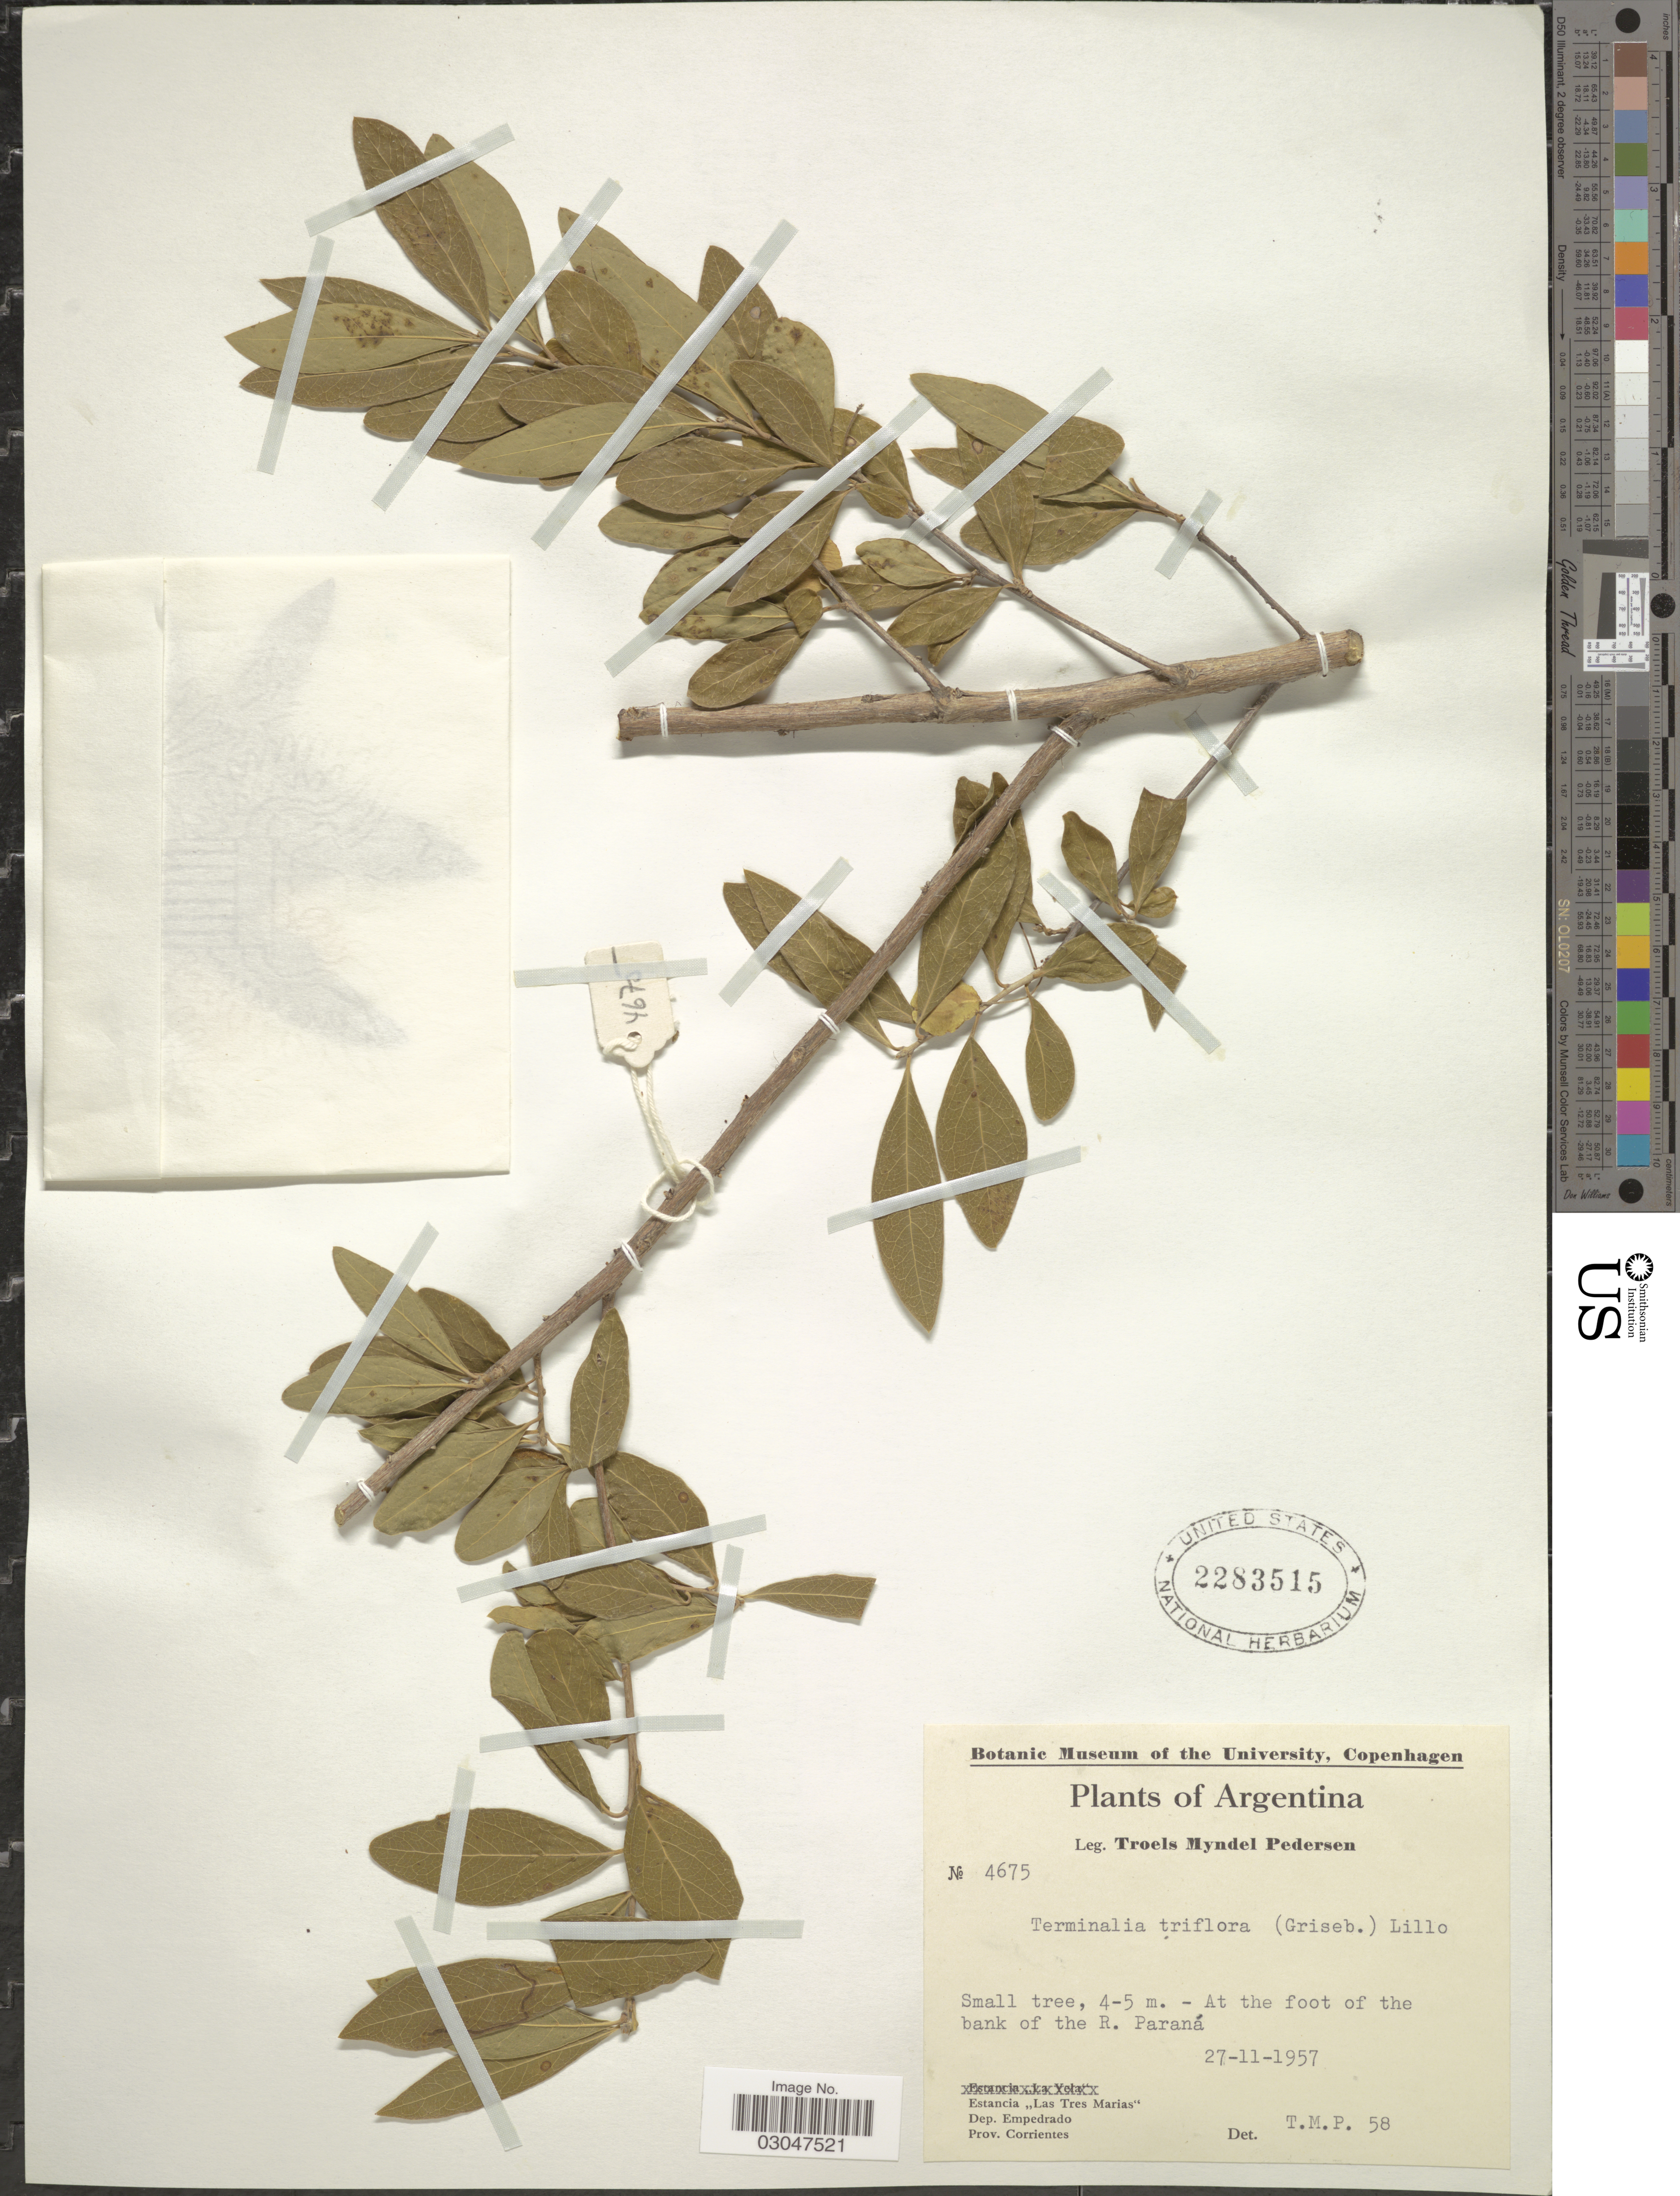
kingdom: Plantae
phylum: Tracheophyta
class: Magnoliopsida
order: Myrtales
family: Combretaceae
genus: Terminalia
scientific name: Terminalia triflora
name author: (Griseb.) Lillo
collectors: T. Pederson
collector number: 4675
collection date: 1957-11-27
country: Argentina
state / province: Corrientes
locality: At the foot of the bank of the R. Paraná. Estancia "Las Tres Marias" Dep. Empedrado.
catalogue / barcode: US 2283515